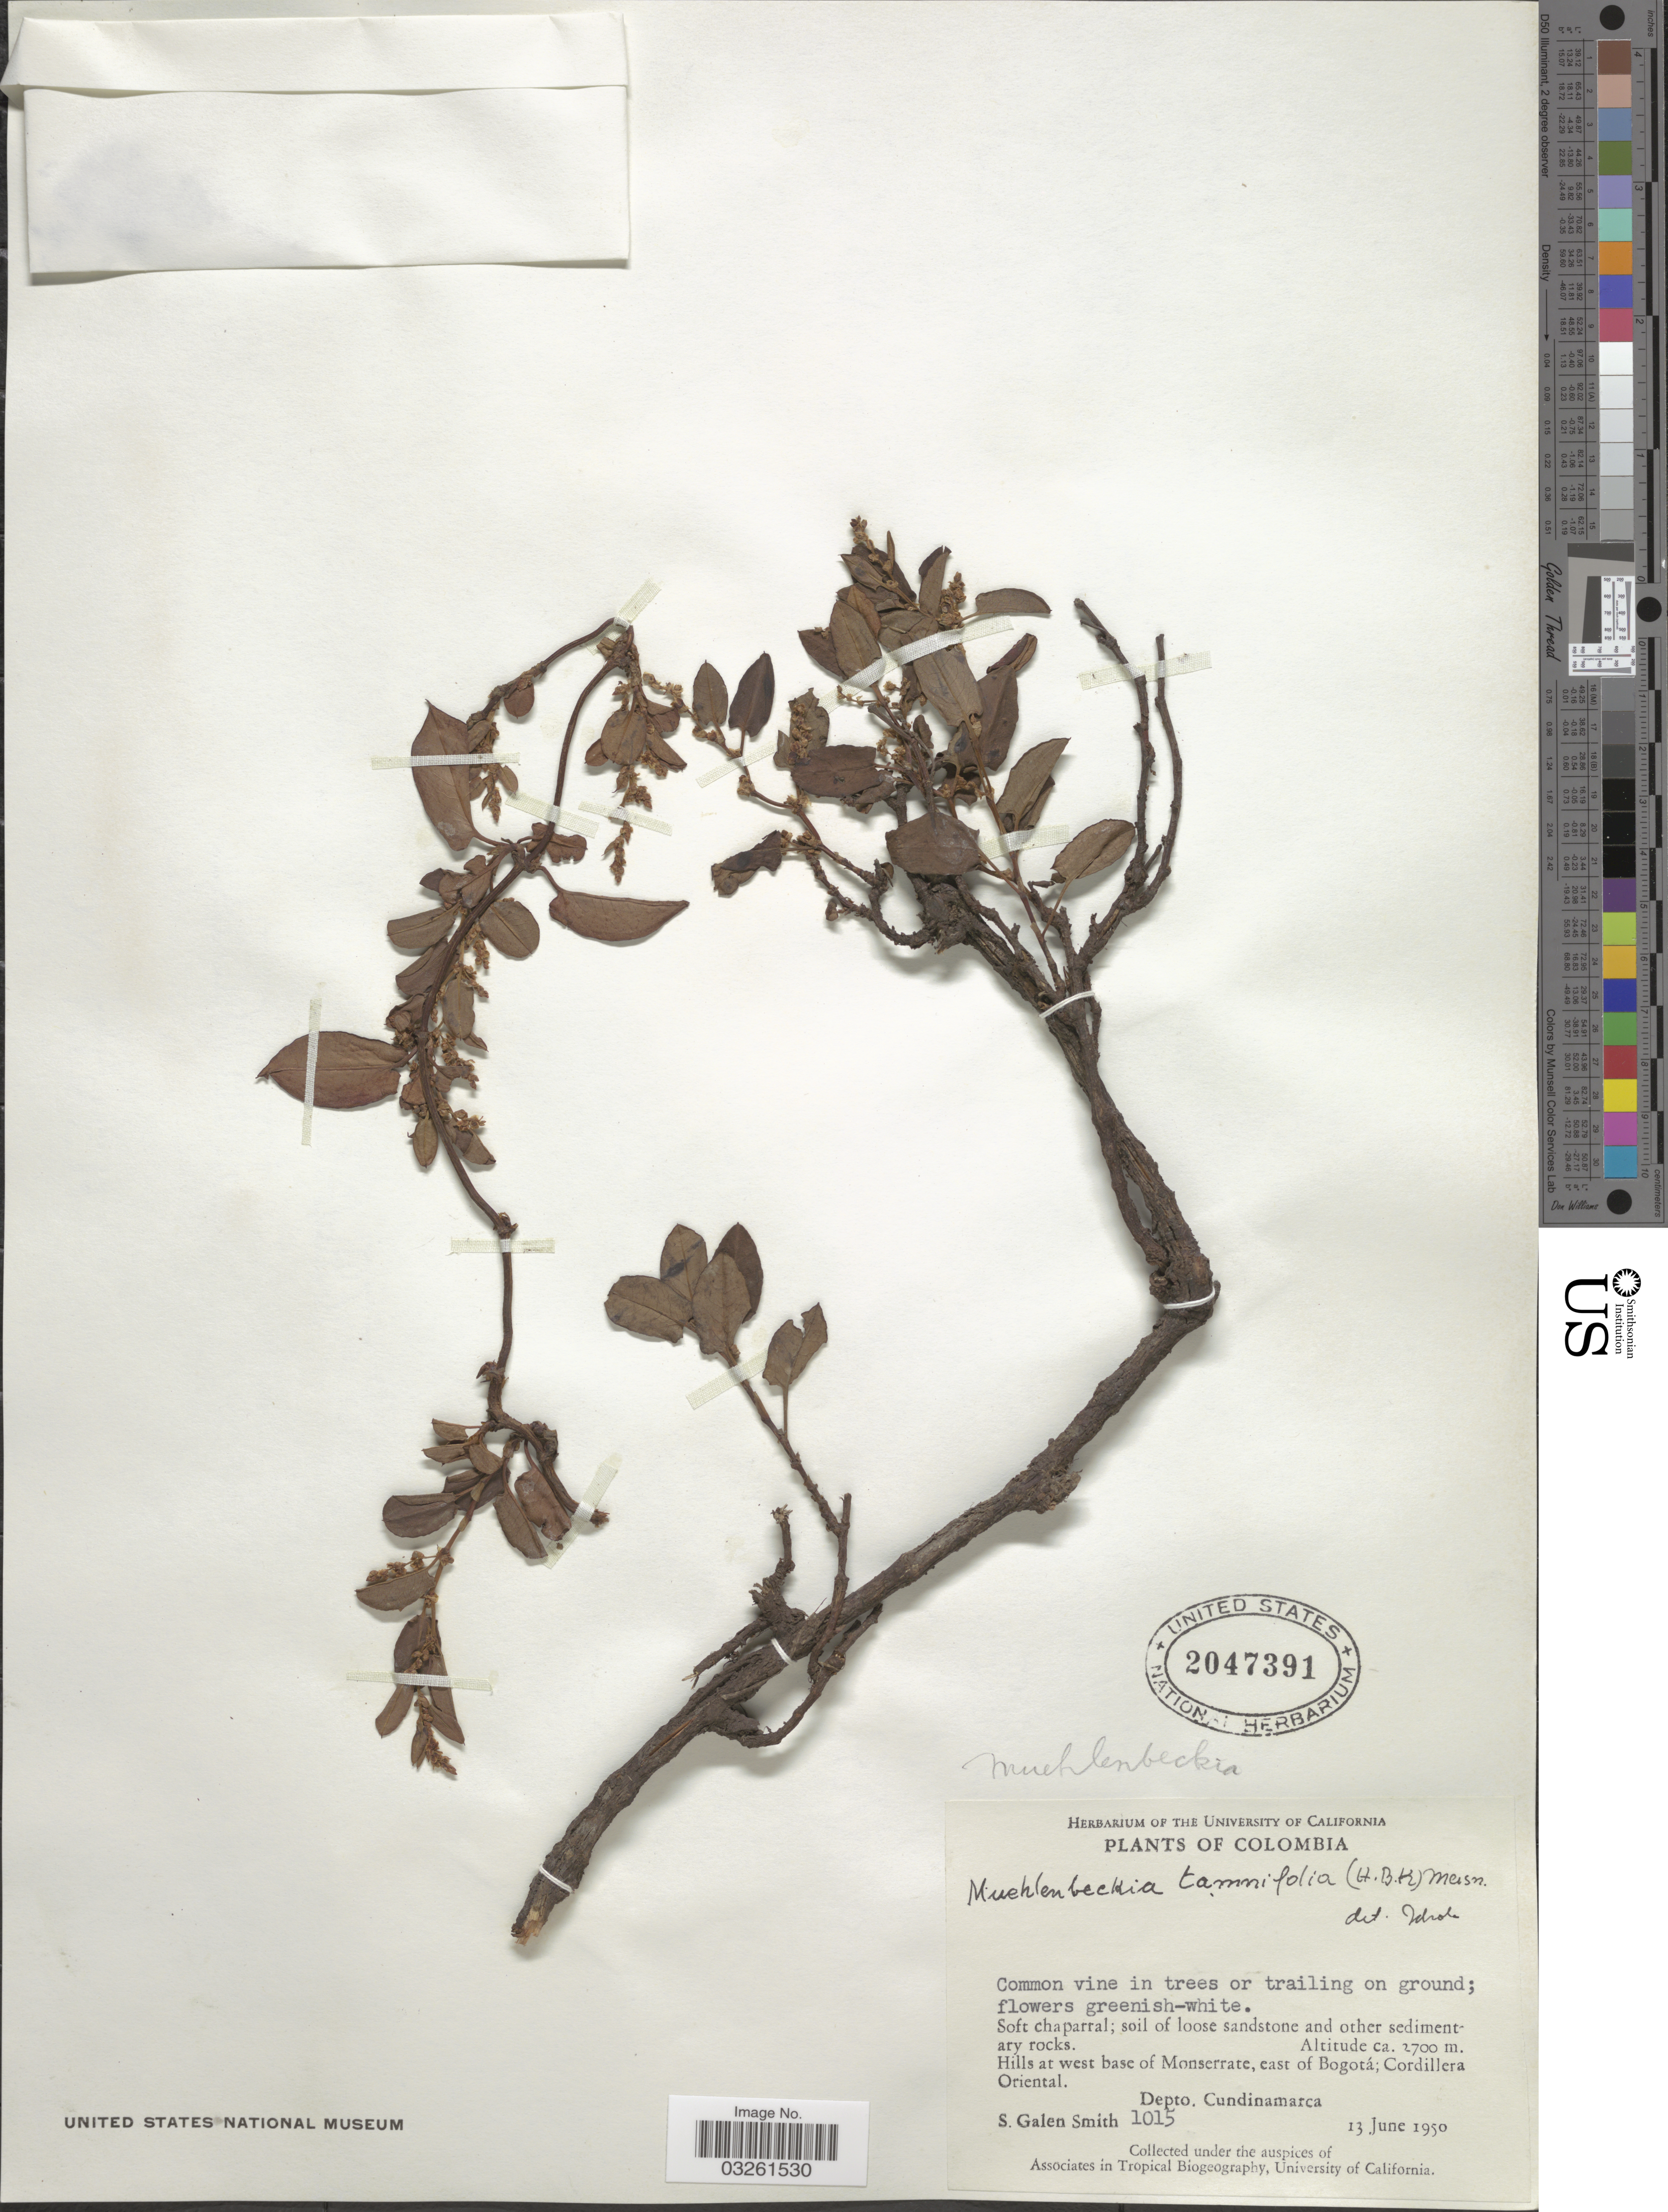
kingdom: Plantae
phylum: Tracheophyta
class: Magnoliopsida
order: Caryophyllales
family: Polygonaceae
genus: Muehlenbeckia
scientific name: Muehlenbeckia tamnifolia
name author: (Kunth) Meisn.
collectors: S. G. Smith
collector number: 1015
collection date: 1950-06-13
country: Colombia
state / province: Cundinamarca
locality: Hills at west base of Monserrate, east of Bogotá; Cordillera Oriental, Depto. Cundinamarca.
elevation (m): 2700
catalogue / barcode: US 2047391